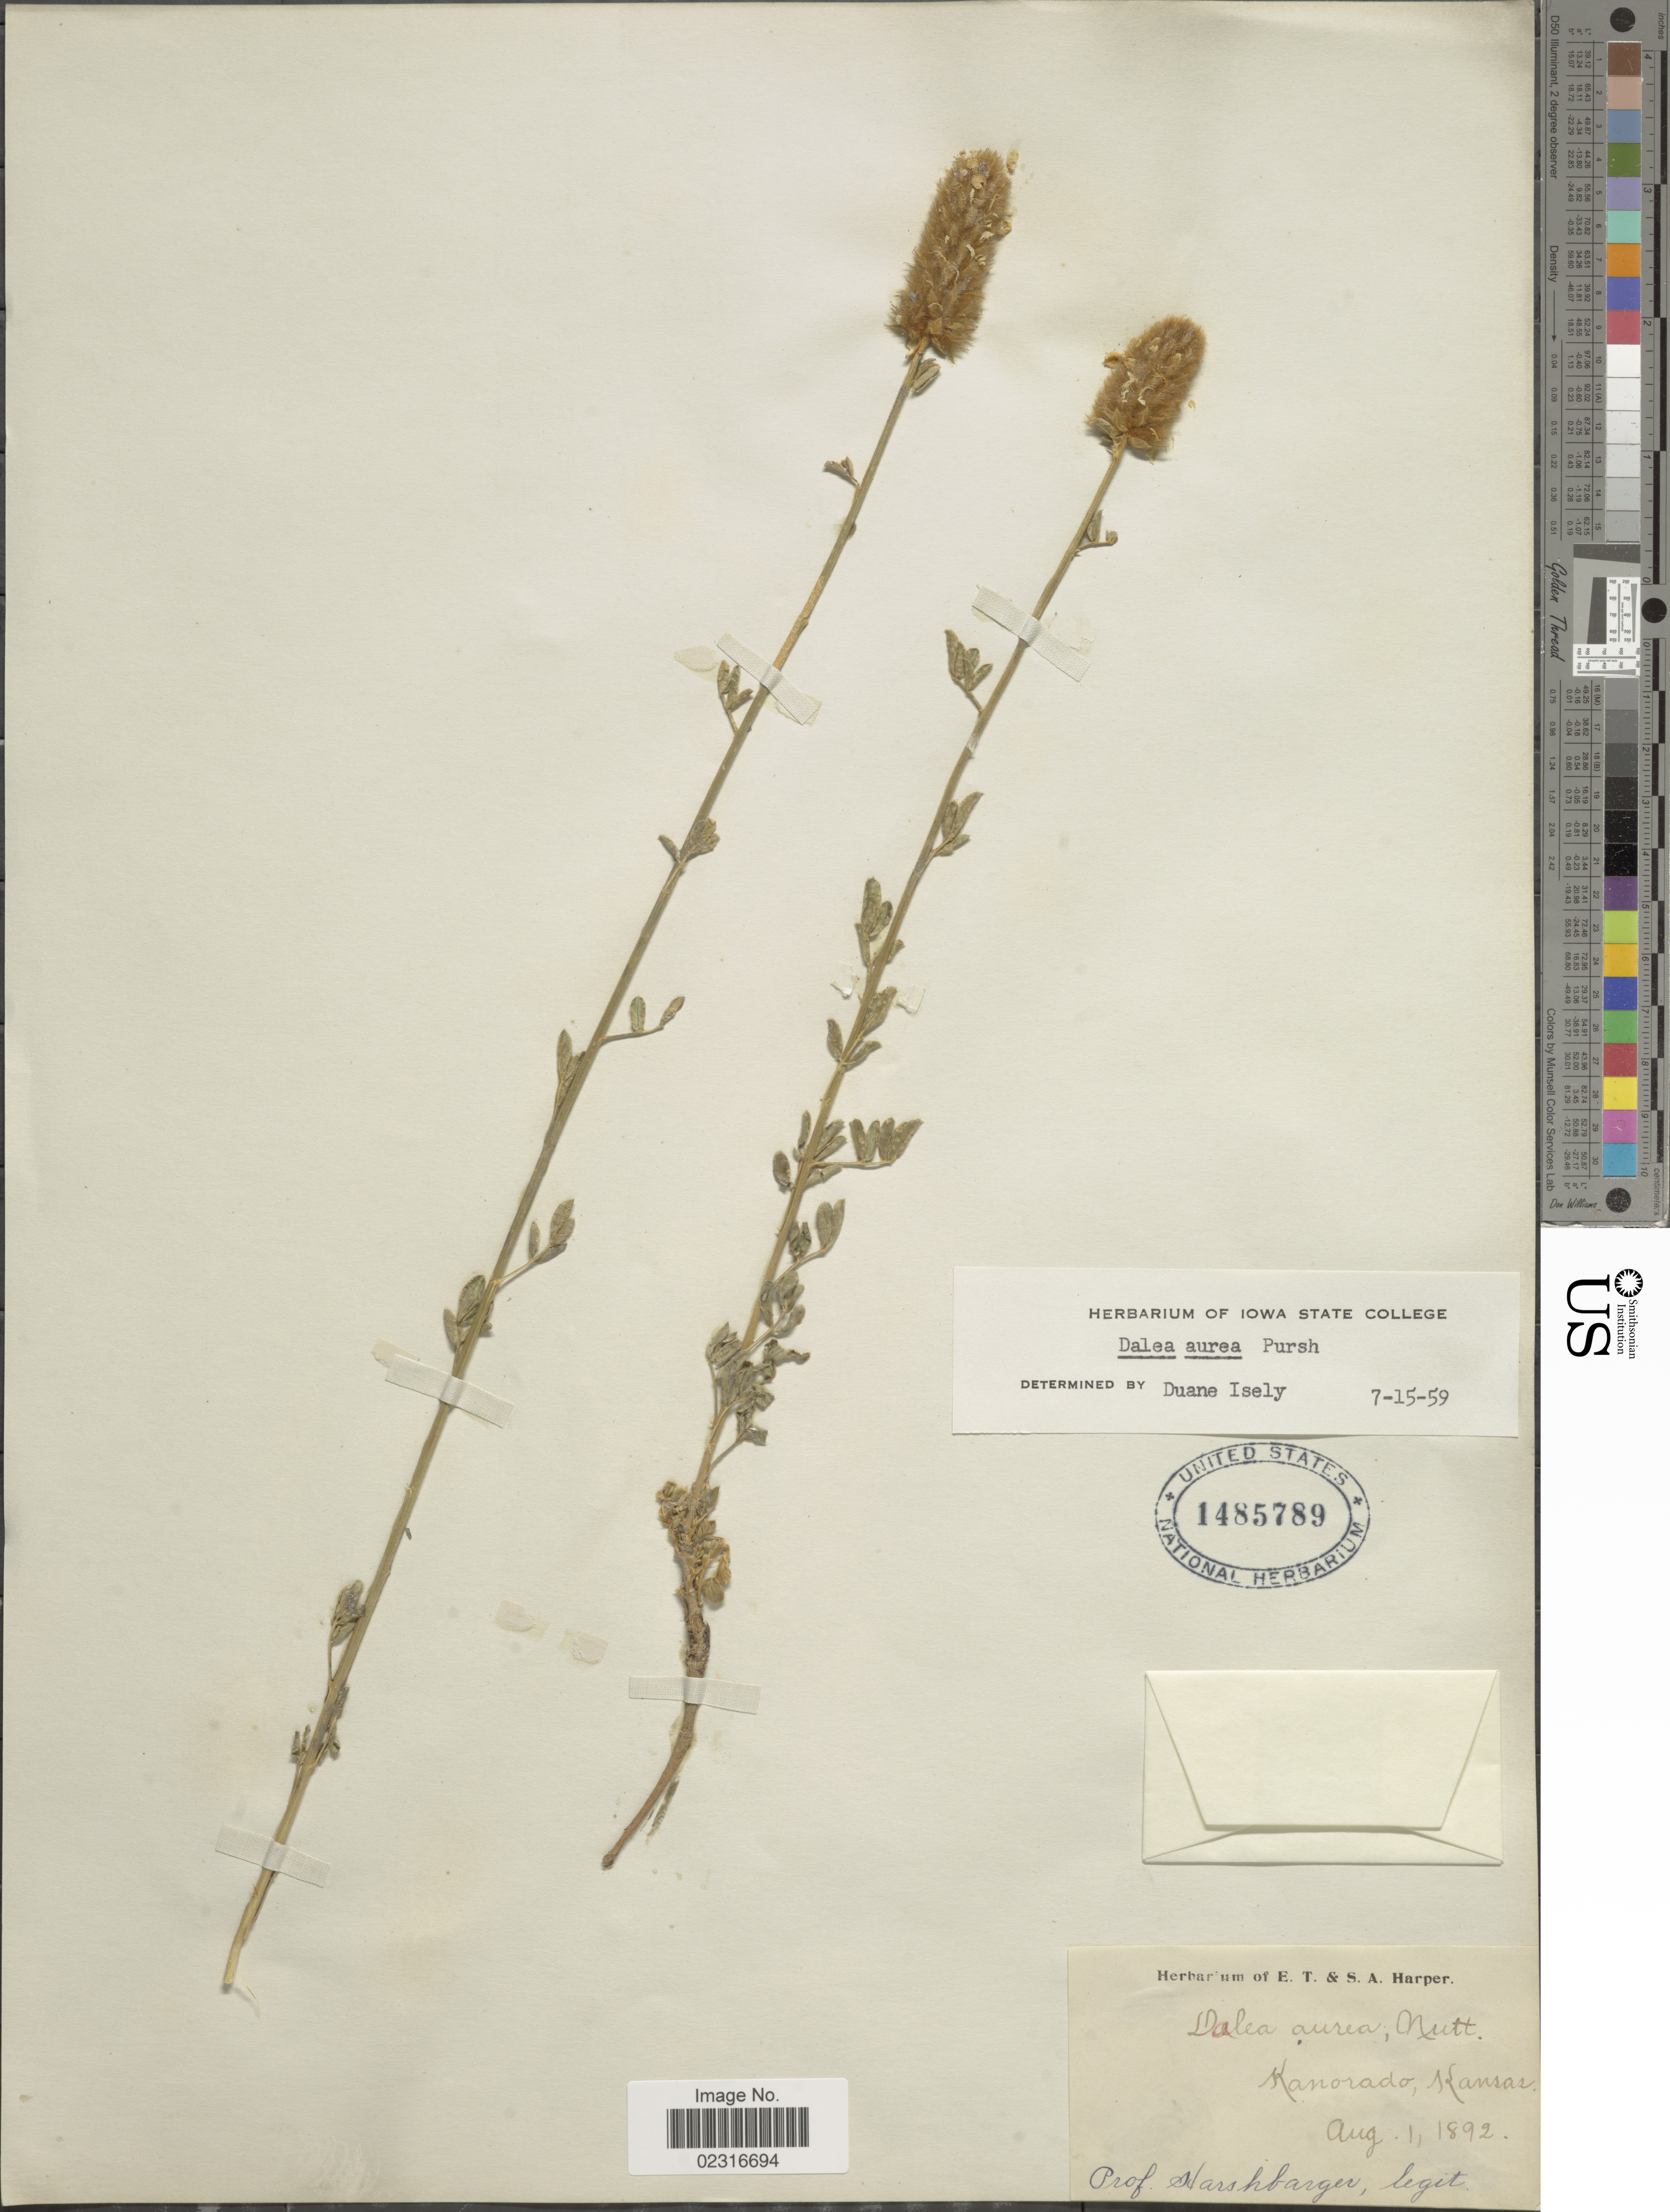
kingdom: Plantae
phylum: Tracheophyta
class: Magnoliopsida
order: Fabales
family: Fabaceae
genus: Dalea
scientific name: Dalea aurea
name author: Nutt. ex Pursh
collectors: Harshbarger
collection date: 1892-08-01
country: United States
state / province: Kansas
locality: Kanorado.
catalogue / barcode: US 1485789